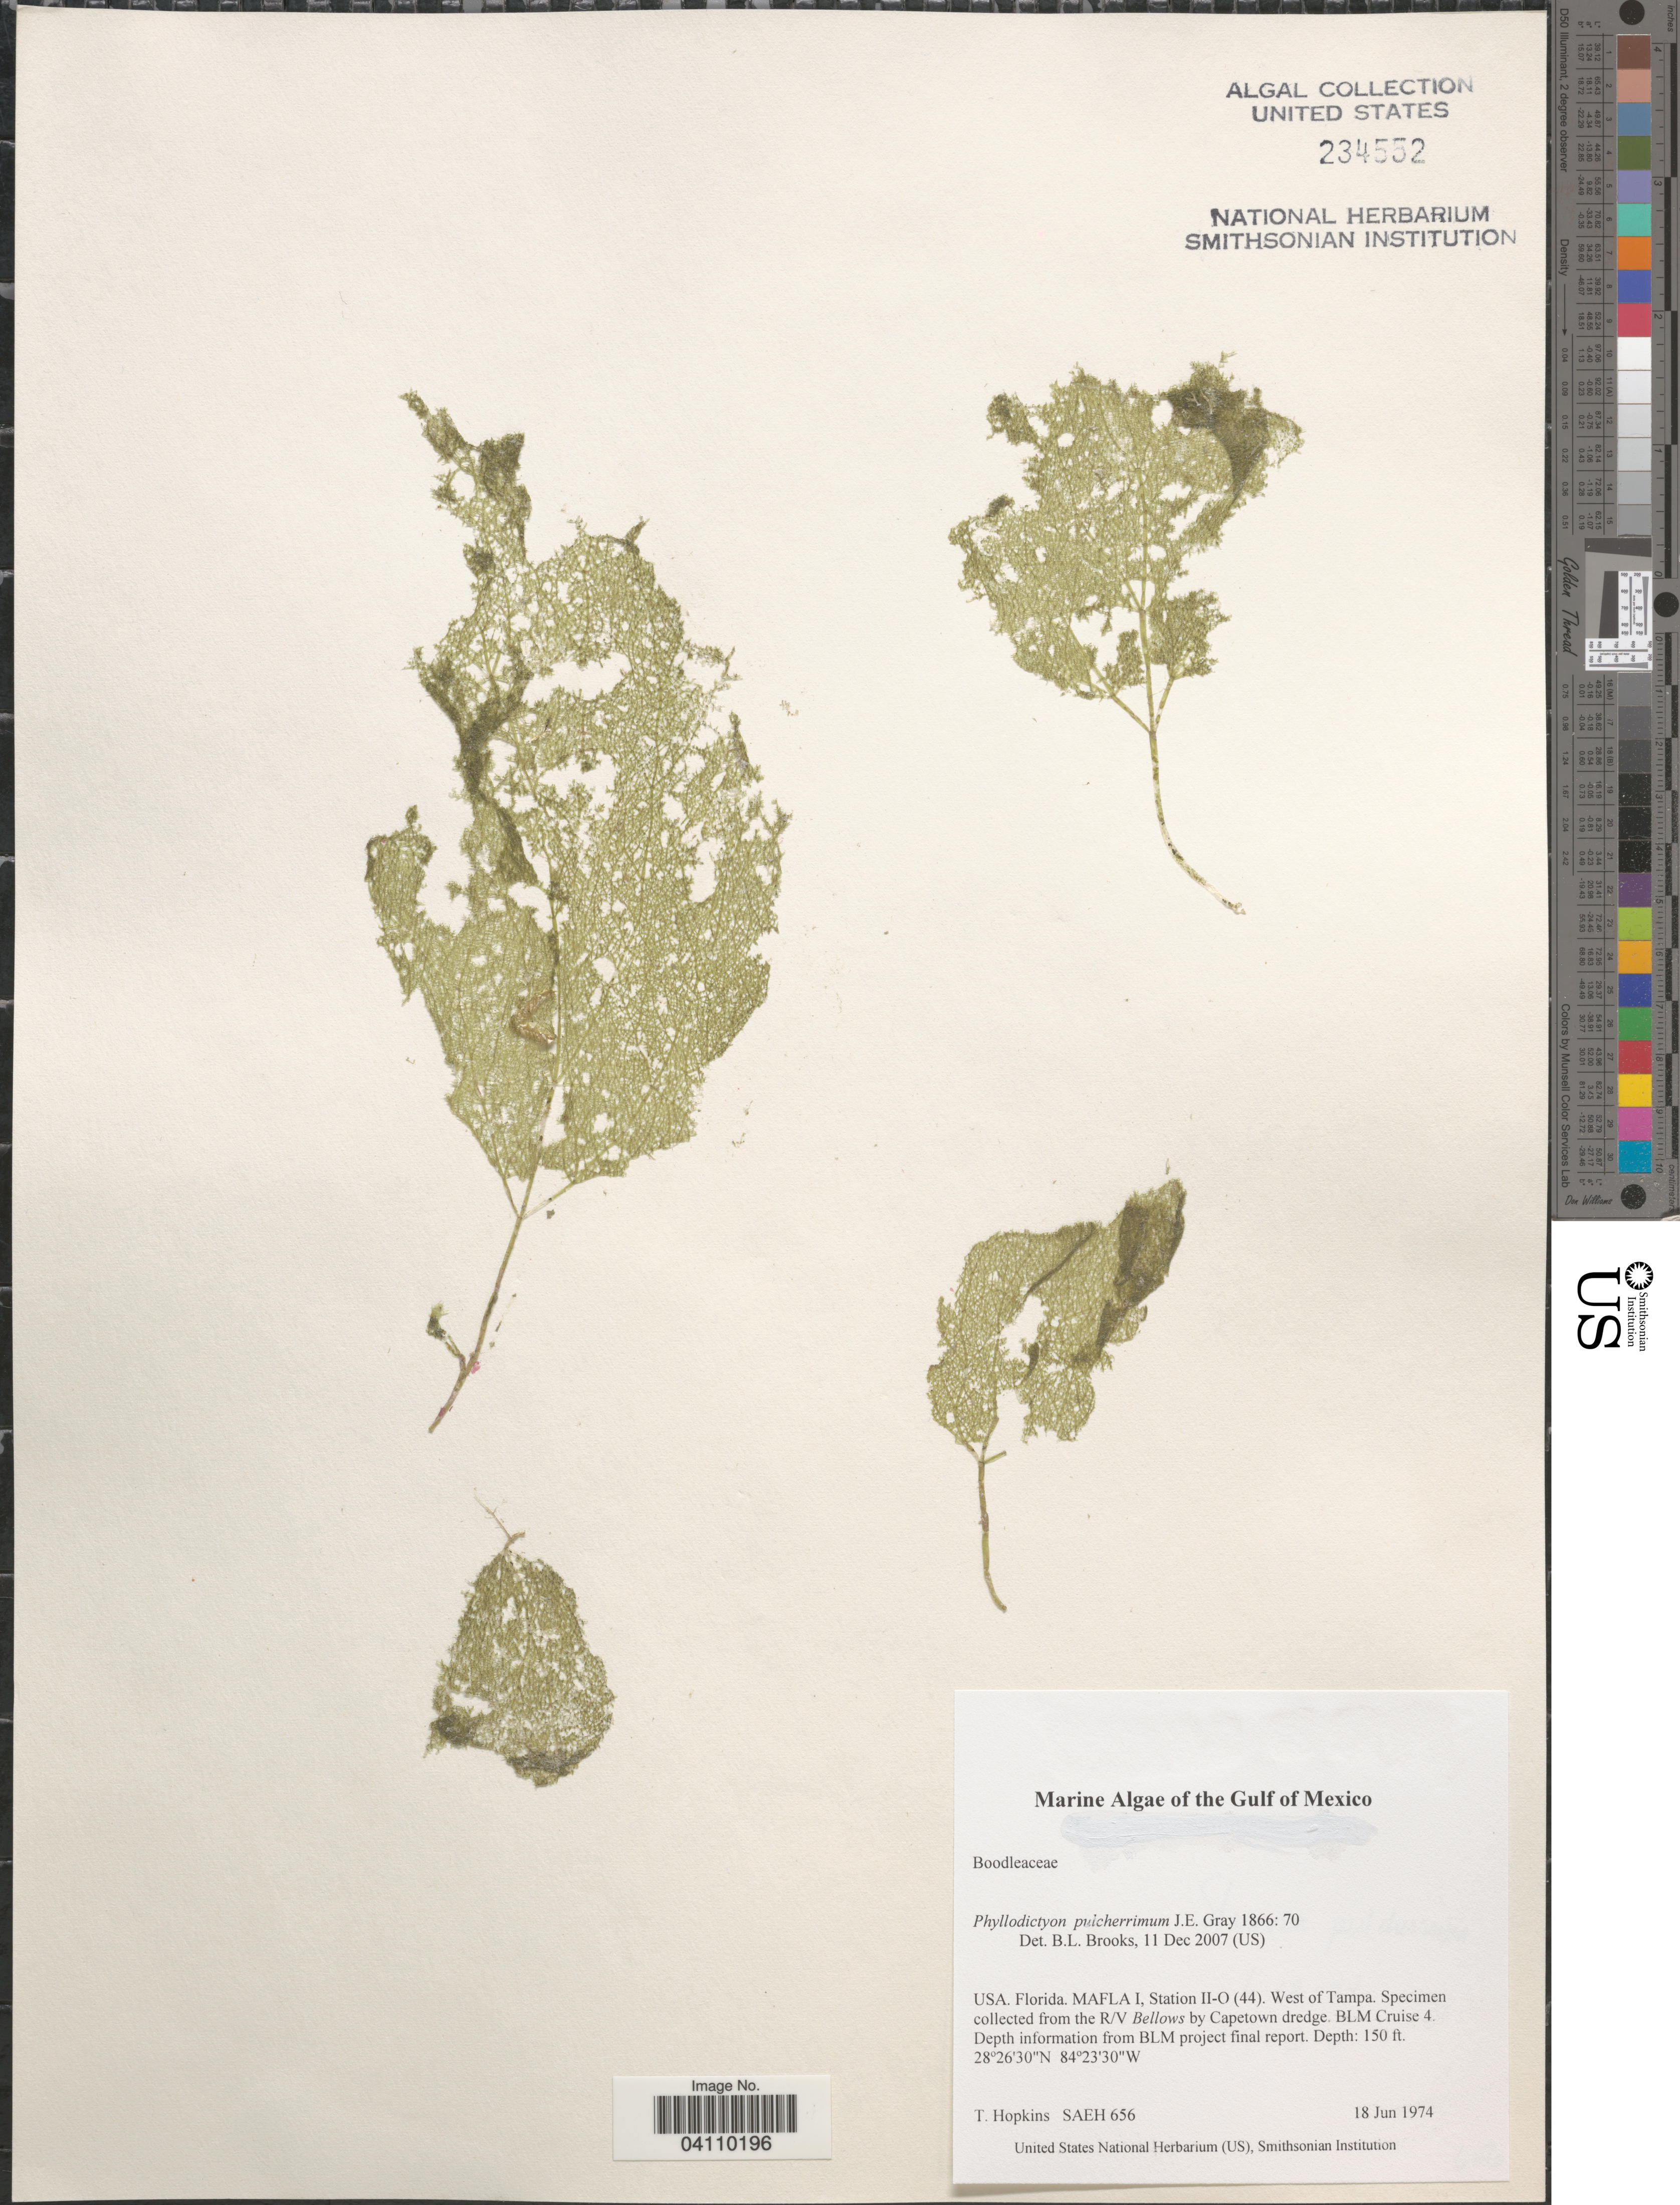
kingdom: Plantae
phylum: Chlorophyta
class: Ulvophyceae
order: Siphonocladales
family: Boodleaceae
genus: Phyllodictyon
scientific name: Phyllodictyon pulcherrimum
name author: J.E. Gray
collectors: T. Hopkins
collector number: SAEH656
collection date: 1974-06-18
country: United States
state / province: Florida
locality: The Gulf of Mexico. MAFLA I, Station II-O (44). West of Tampa. The R/V Bellows by Capetown dredge. BLM Cruise 4.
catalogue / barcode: US 234552